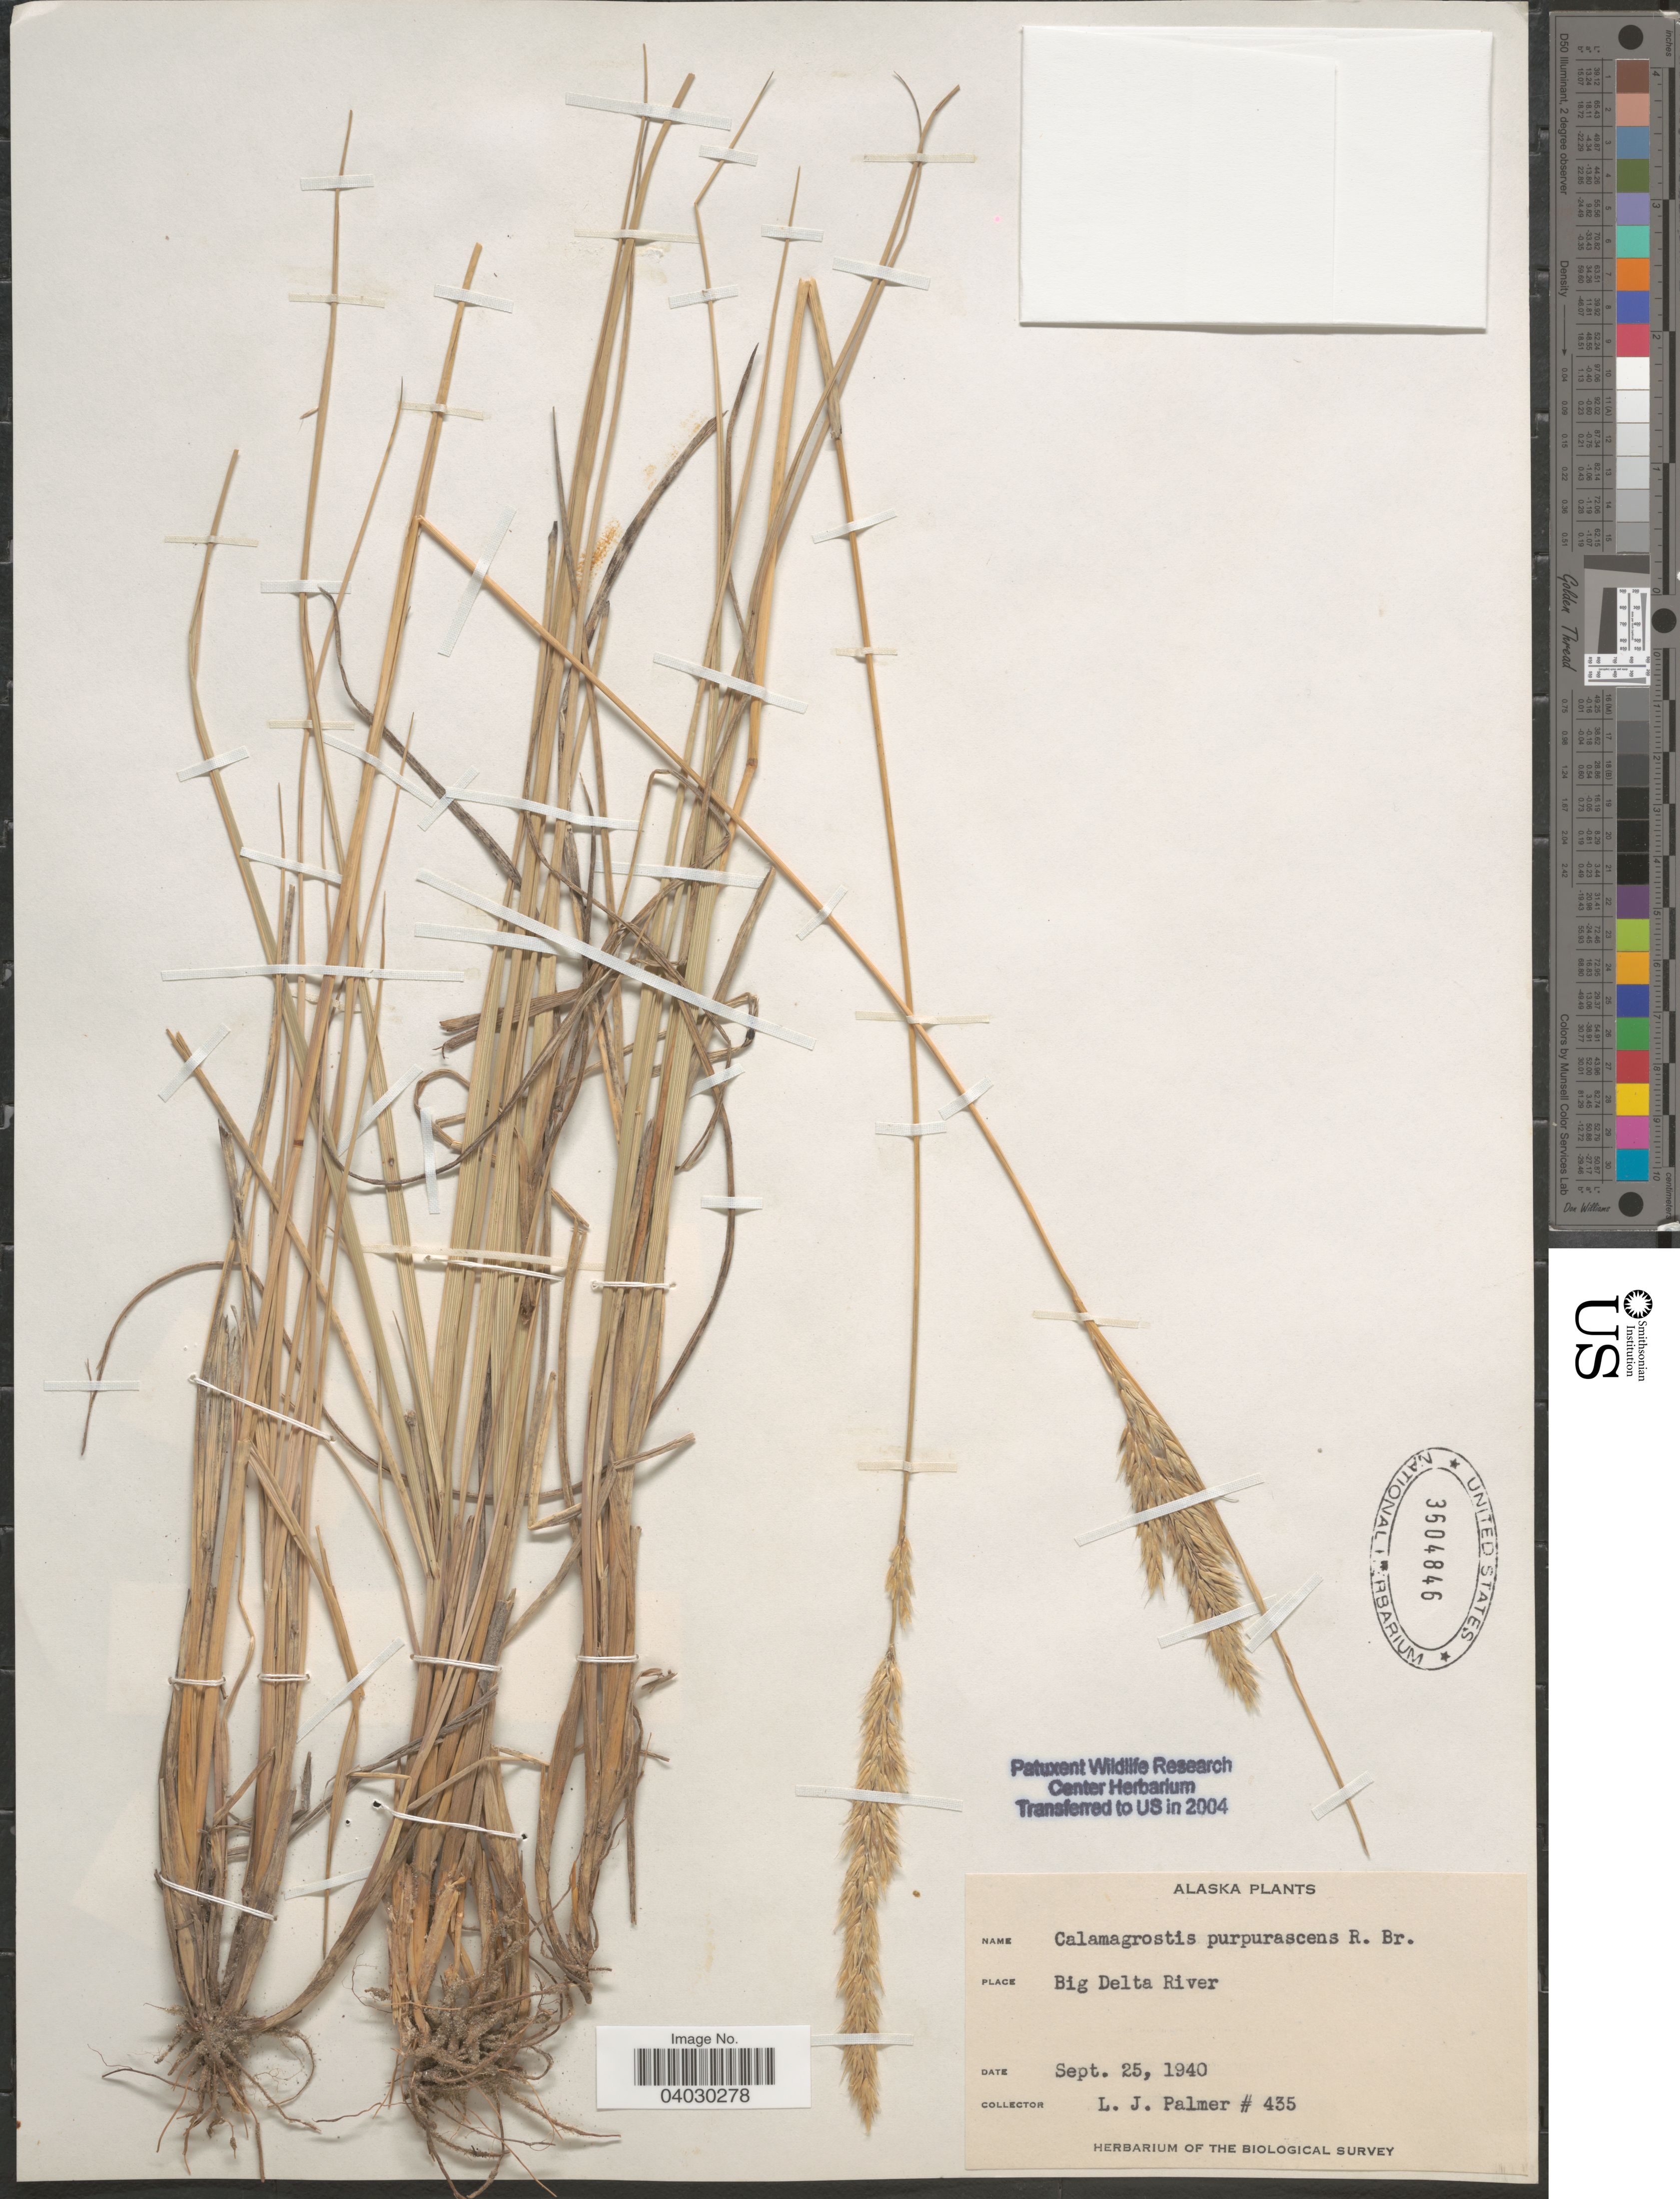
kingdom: Plantae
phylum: Tracheophyta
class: Liliopsida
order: Poales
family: Poaceae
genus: Calamagrostis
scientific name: Calamagrostis purpurascens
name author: R. Br.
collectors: L. J. Palmer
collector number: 435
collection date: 1940-09-25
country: United States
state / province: Alaska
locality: Big Delta River.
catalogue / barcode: US 3604846